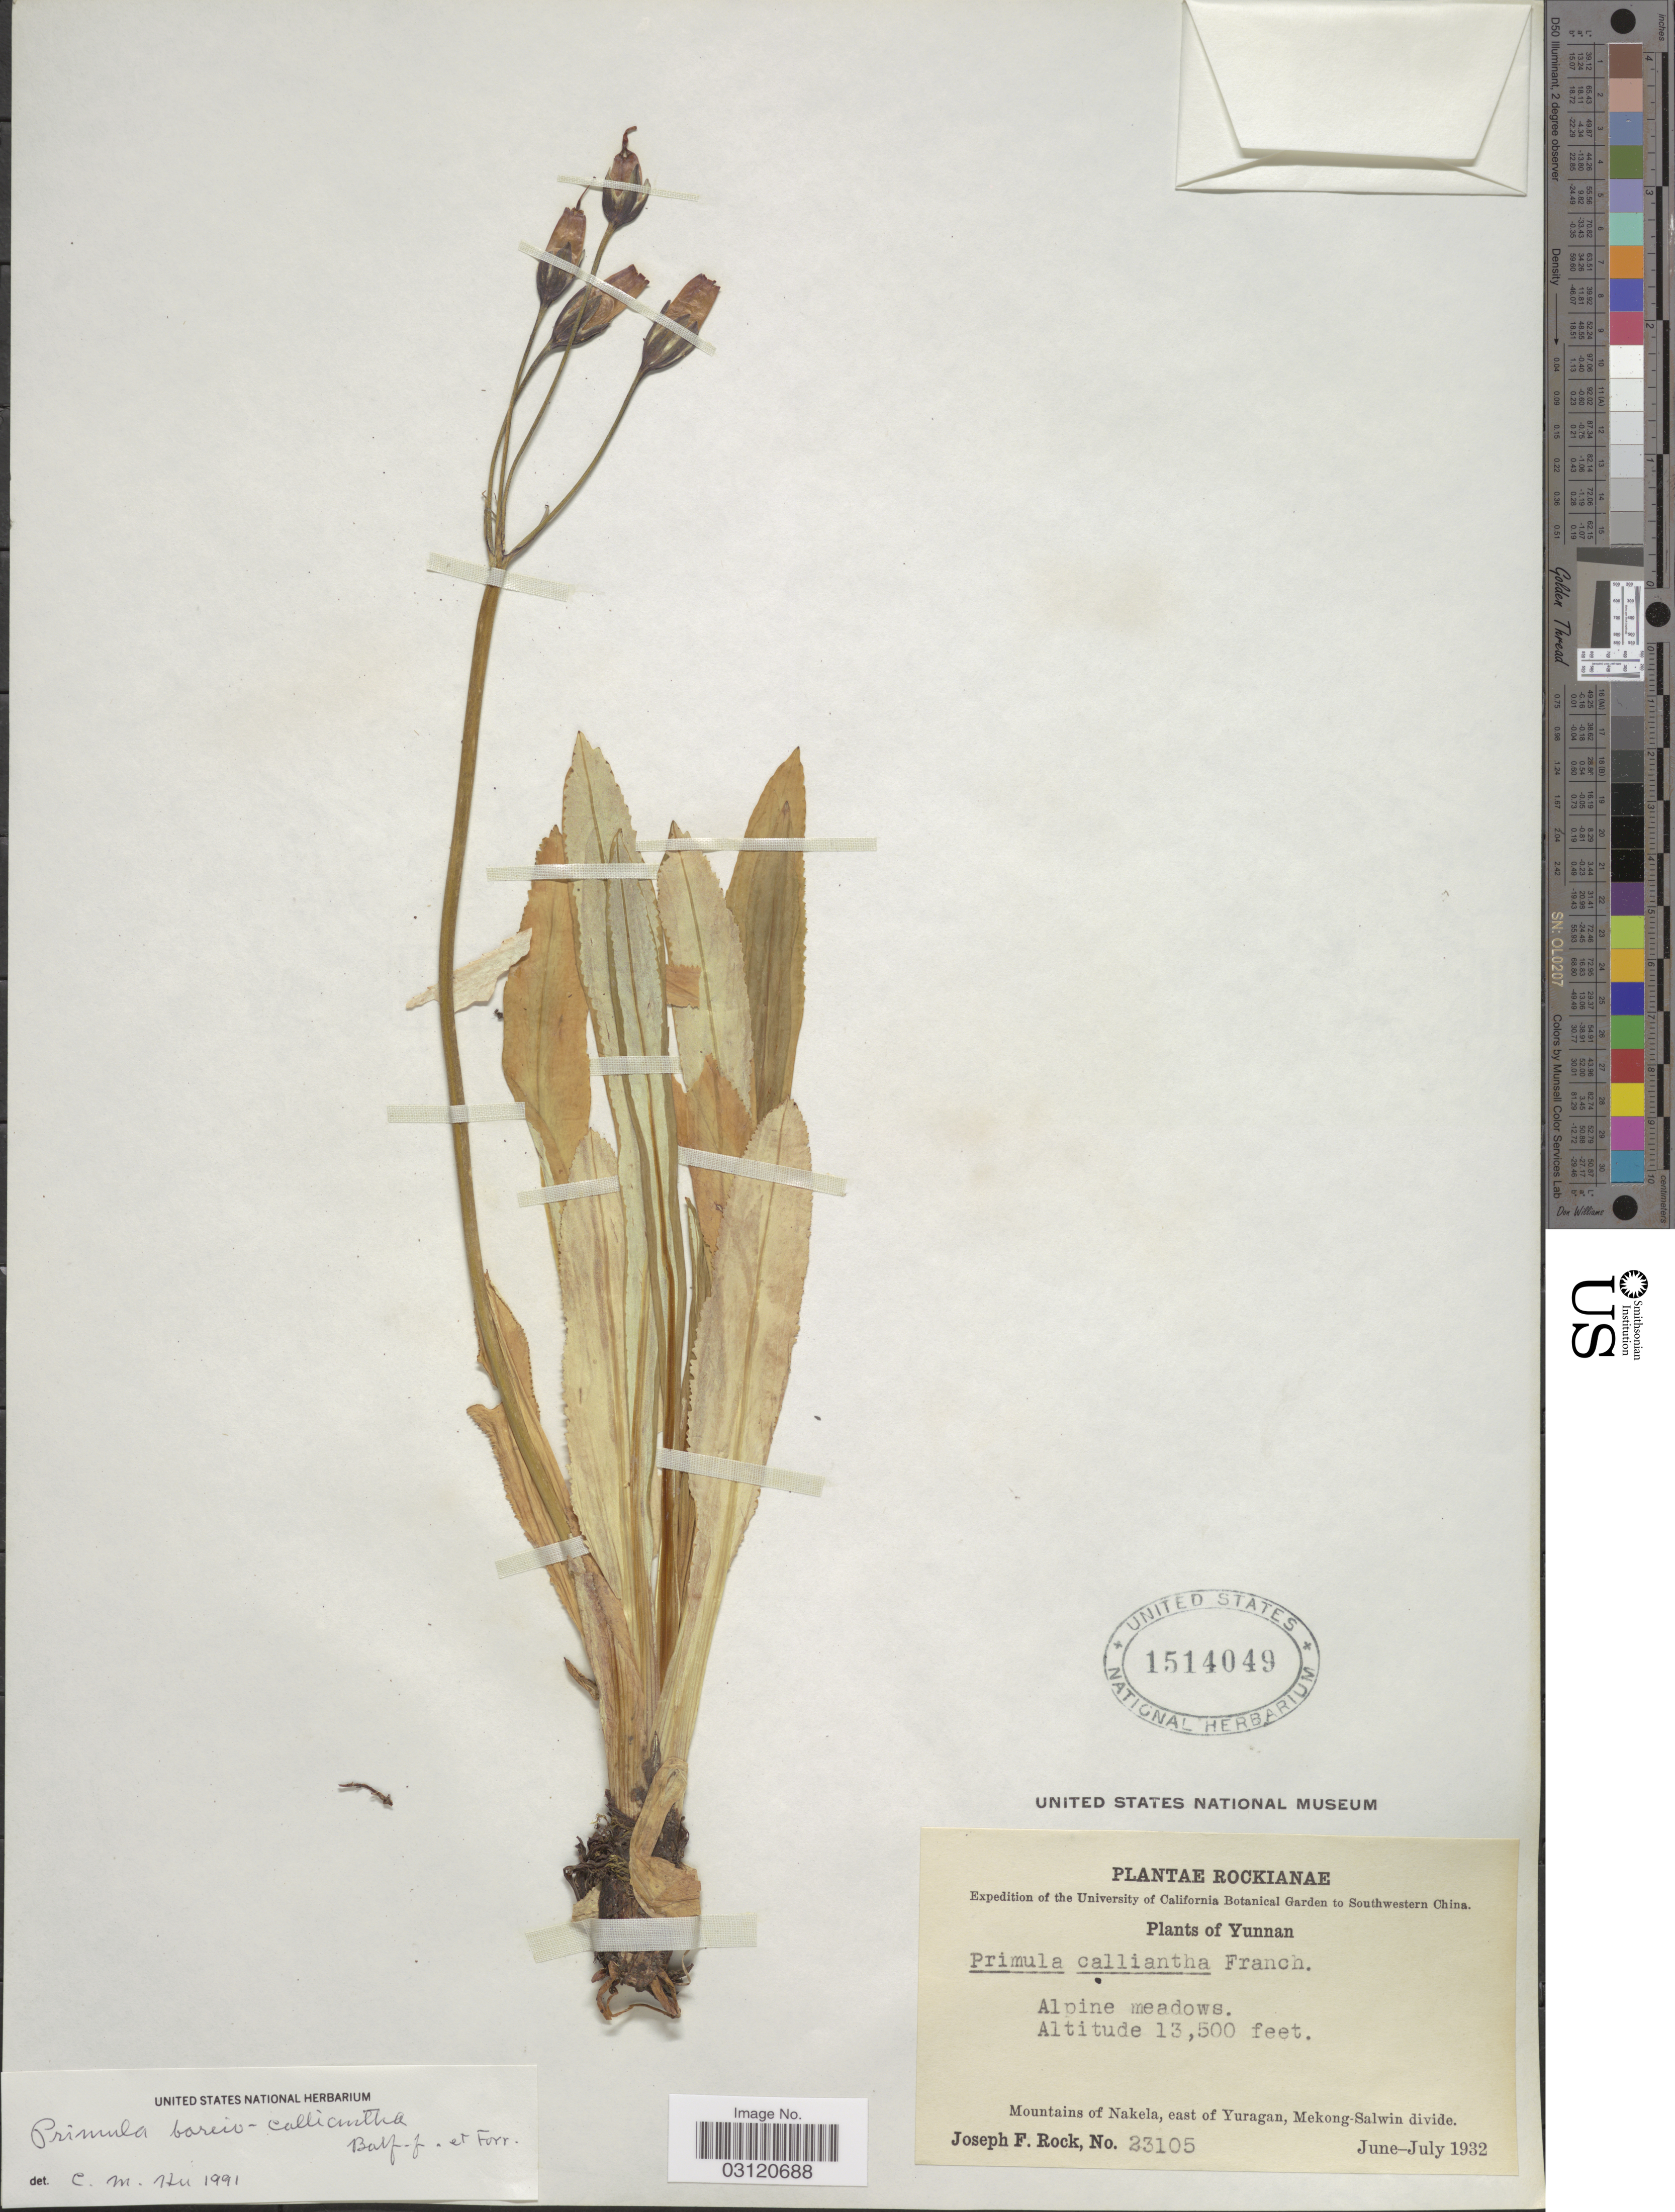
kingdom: Plantae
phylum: Tracheophyta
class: Magnoliopsida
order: Ericales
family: Primulaceae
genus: Primula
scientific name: Primula boreiocalliantha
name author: Balf. f. & Forrest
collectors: J. F. Rock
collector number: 23105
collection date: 1932-06/1932-07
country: China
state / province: Yunnan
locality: Southwestern China, Mountains of Nakela, east of Yuragan, Mekong-Salwin divide.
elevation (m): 4115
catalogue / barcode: US 1514049